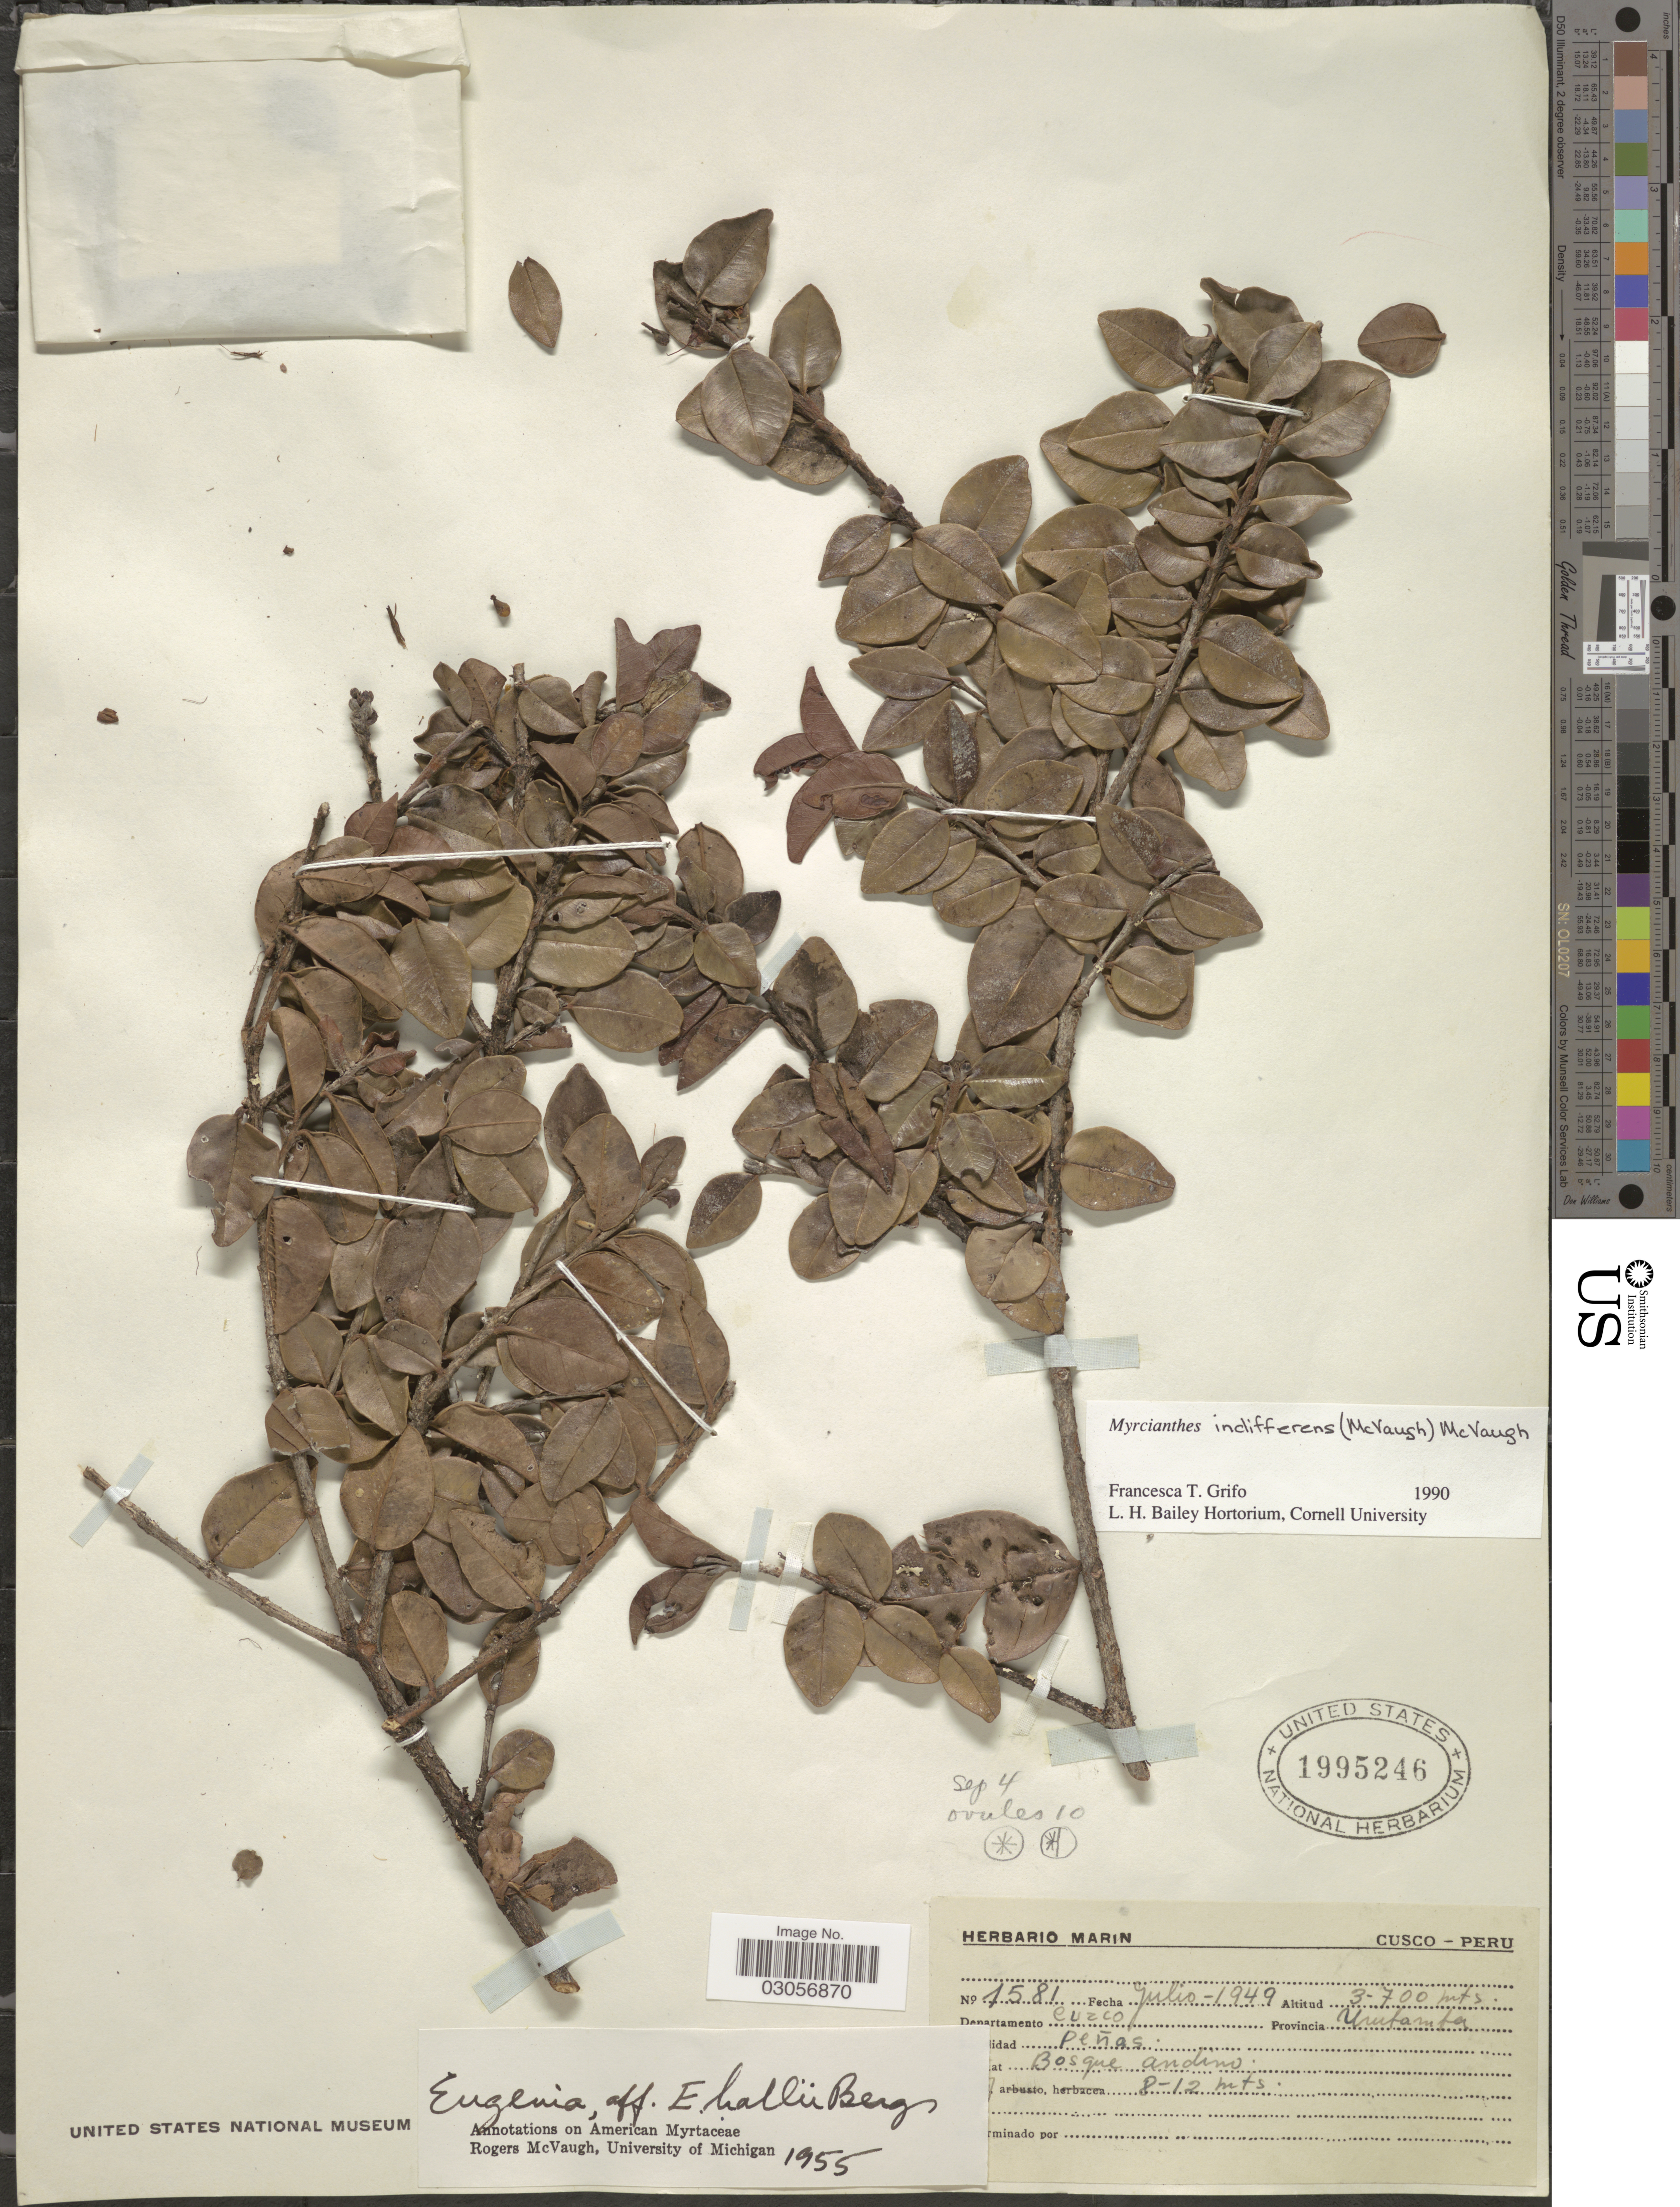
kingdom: Plantae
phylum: Tracheophyta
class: Magnoliopsida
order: Myrtales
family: Myrtaceae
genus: Myrcianthes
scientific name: Myrcianthes indifferens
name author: (McVaugh) McVaugh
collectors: ex herb. Marin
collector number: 1581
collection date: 1949-07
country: Peru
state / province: Cusco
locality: Departamento Cuzco, Provincia Urubamba.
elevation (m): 300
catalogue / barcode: US 1995246